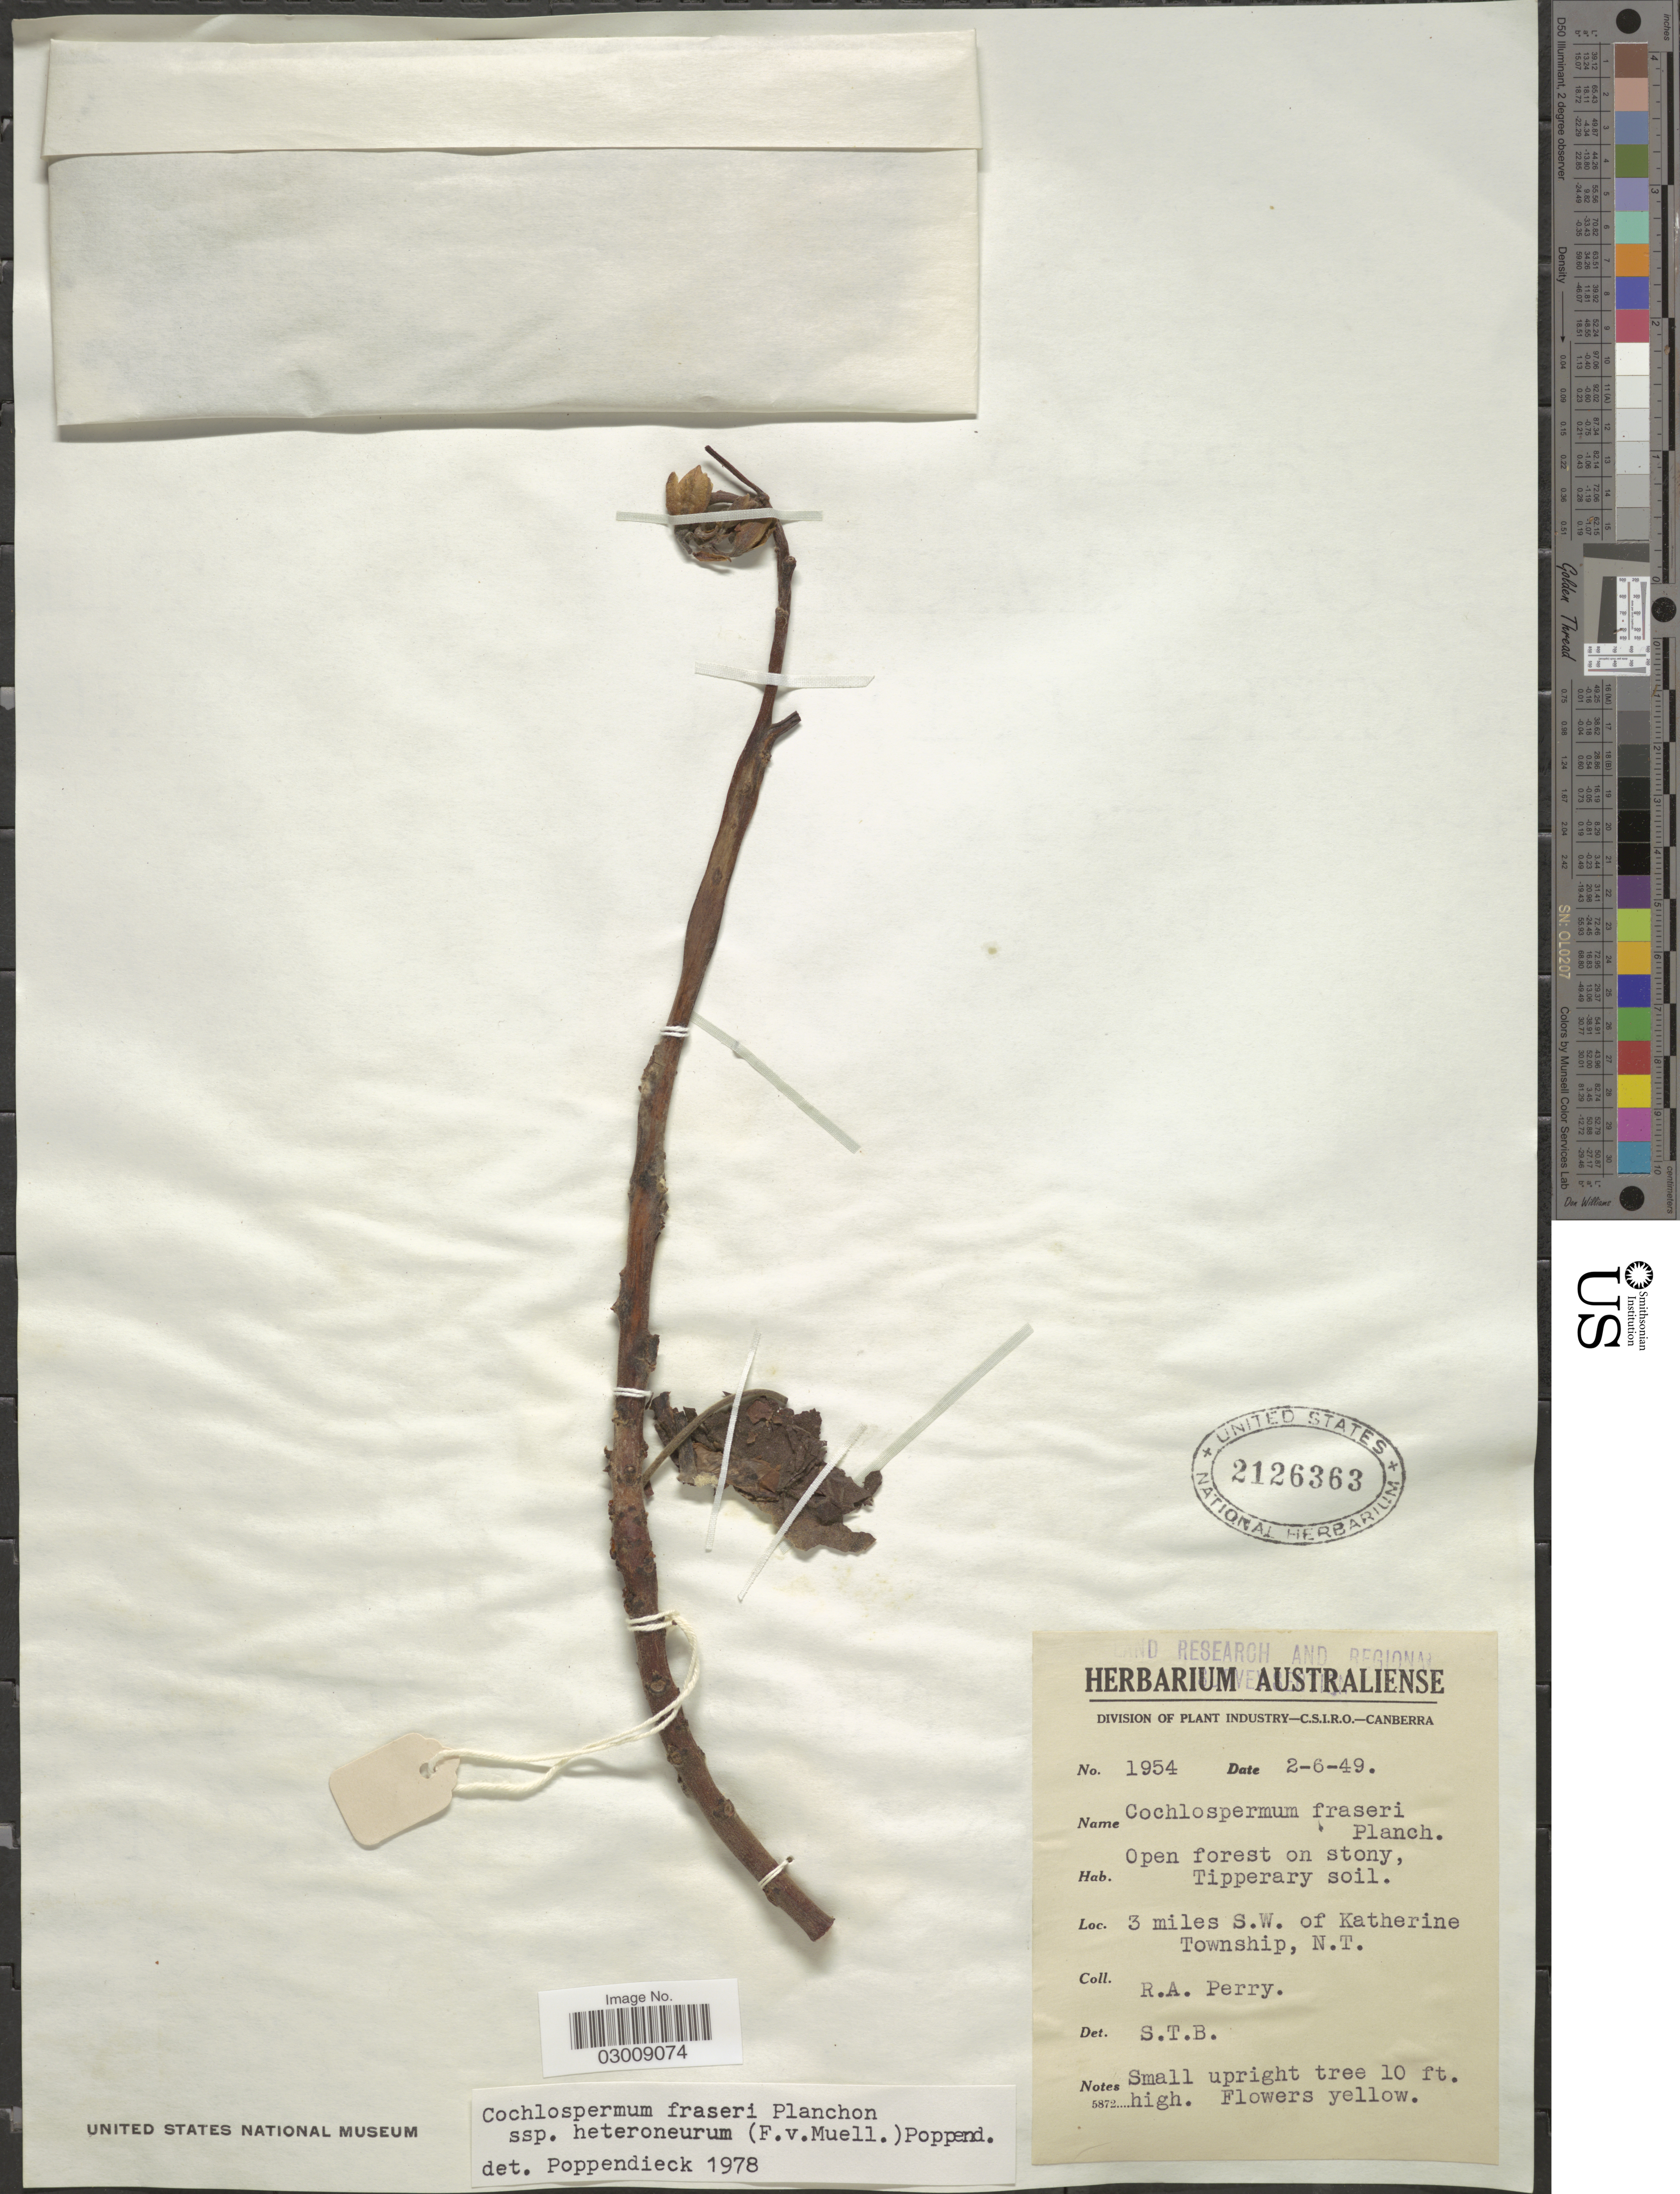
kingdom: Plantae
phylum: Tracheophyta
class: Magnoliopsida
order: Malvales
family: Cochlospermaceae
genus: Cochlospermum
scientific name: Cochlospermum fraseri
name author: Planch.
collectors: Perry, R. A.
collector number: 1954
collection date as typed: Transcribed d/m/y: 2/6/49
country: Australia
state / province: Northern Territory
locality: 3 miles S.W. of Katherine Township.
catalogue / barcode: US 2126363